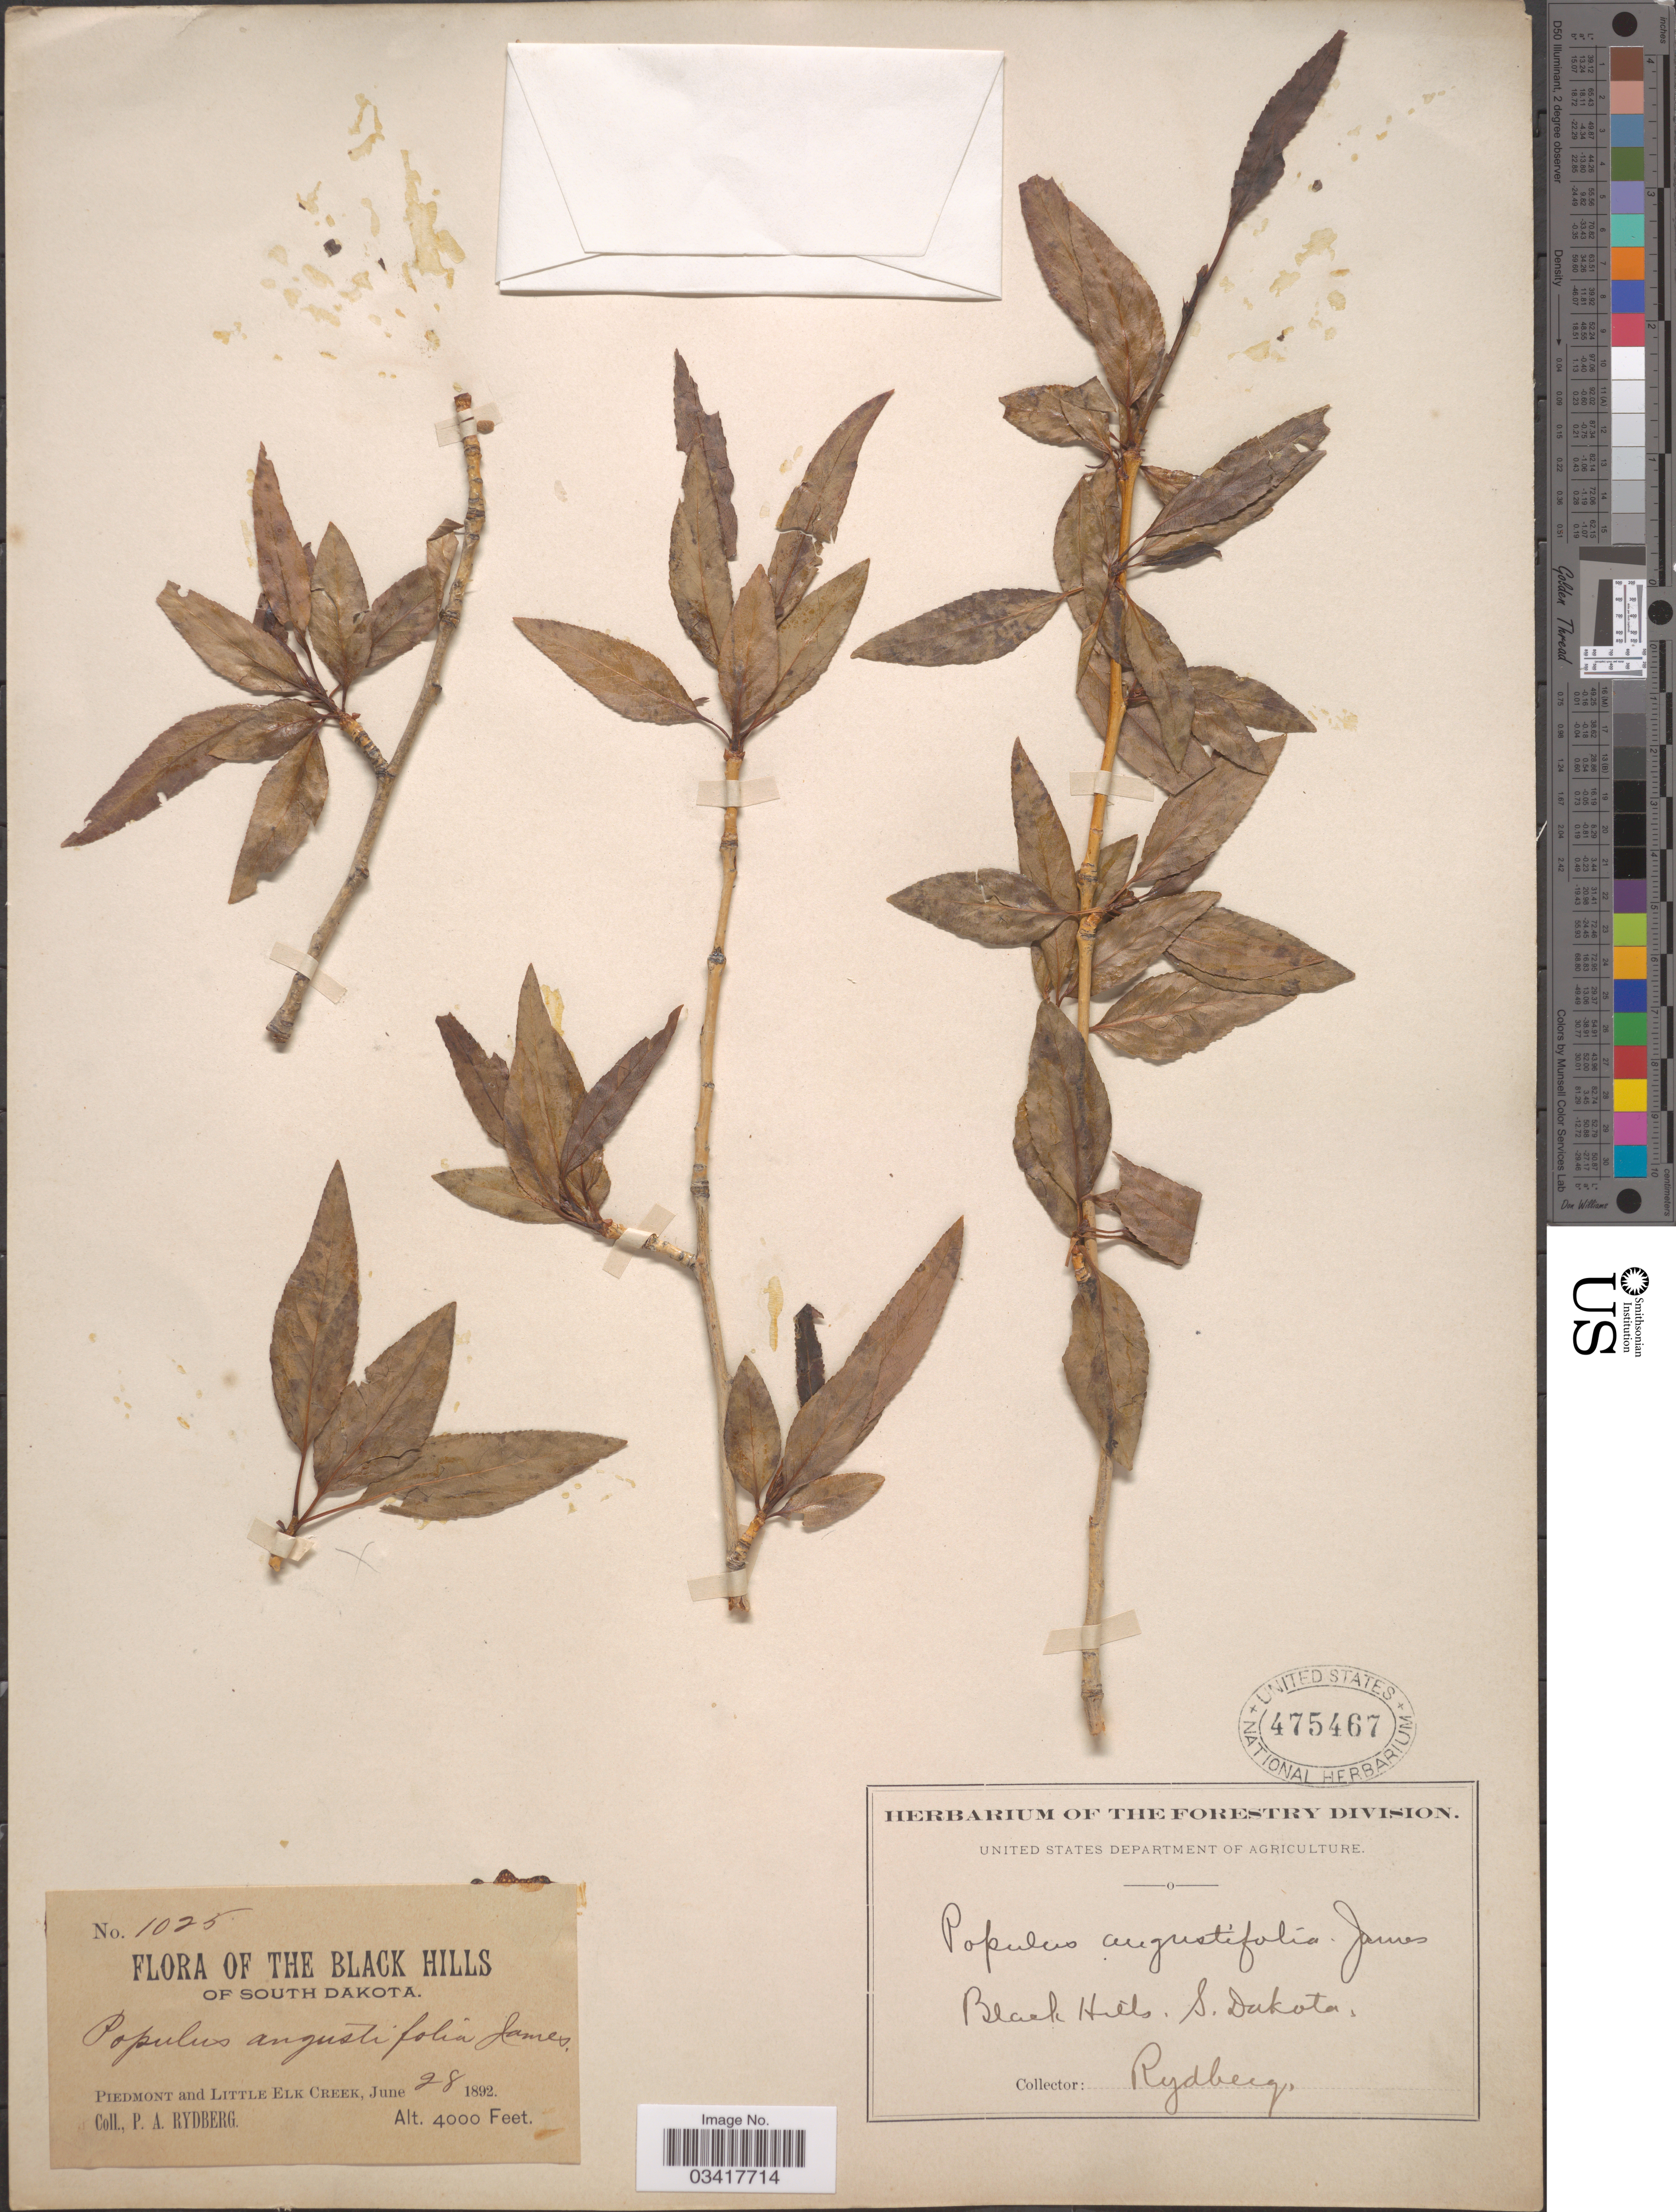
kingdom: Plantae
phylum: Tracheophyta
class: Magnoliopsida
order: Malpighiales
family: Salicaceae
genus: Populus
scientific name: Populus angustifolia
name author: E. James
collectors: P. A. Rydberg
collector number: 1025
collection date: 1892-06-28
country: United States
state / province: South Dakota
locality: The Black Hills of South Dakota. Piedmont and Little Elk Creek.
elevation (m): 1219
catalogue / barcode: US 475467